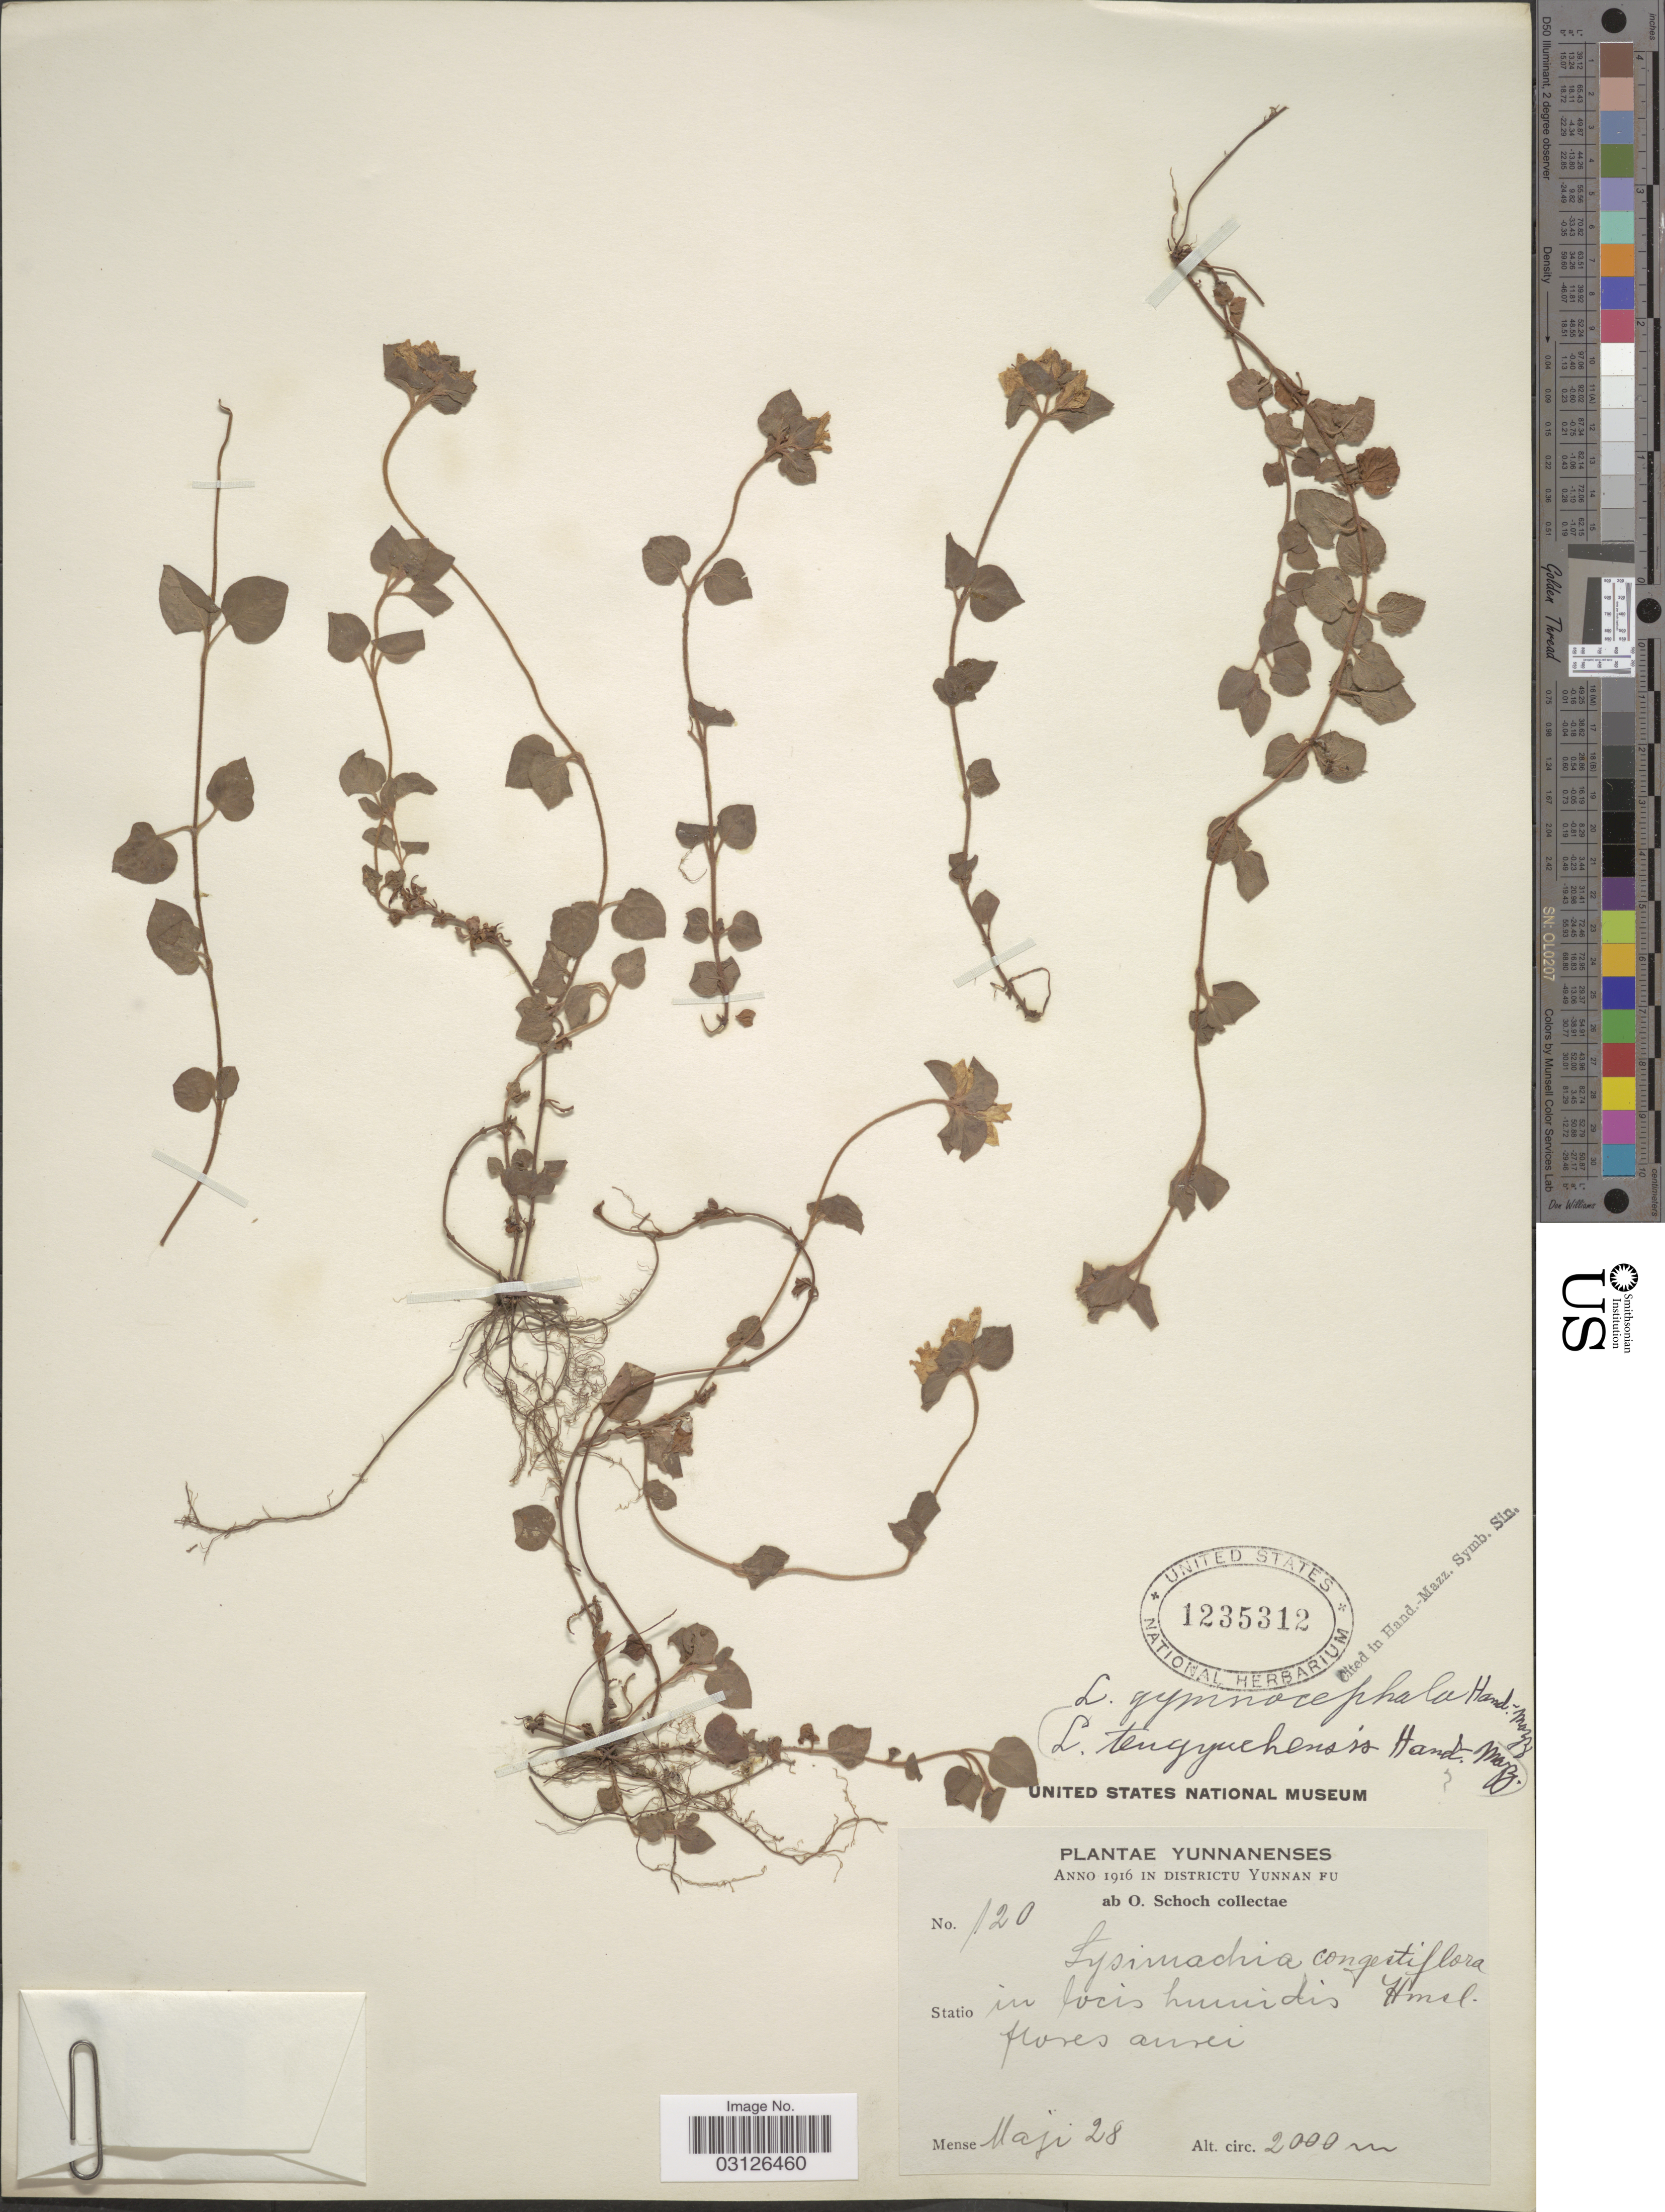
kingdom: Plantae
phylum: Tracheophyta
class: Magnoliopsida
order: Ericales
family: Primulaceae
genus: Lysimachia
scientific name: Lysimachia gymnocephala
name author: Hand.-Mazz.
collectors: O. Schoch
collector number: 120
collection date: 1916-05-28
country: China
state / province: Yunnan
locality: Districtu Yunnan Fu.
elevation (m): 2000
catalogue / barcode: US 1235312